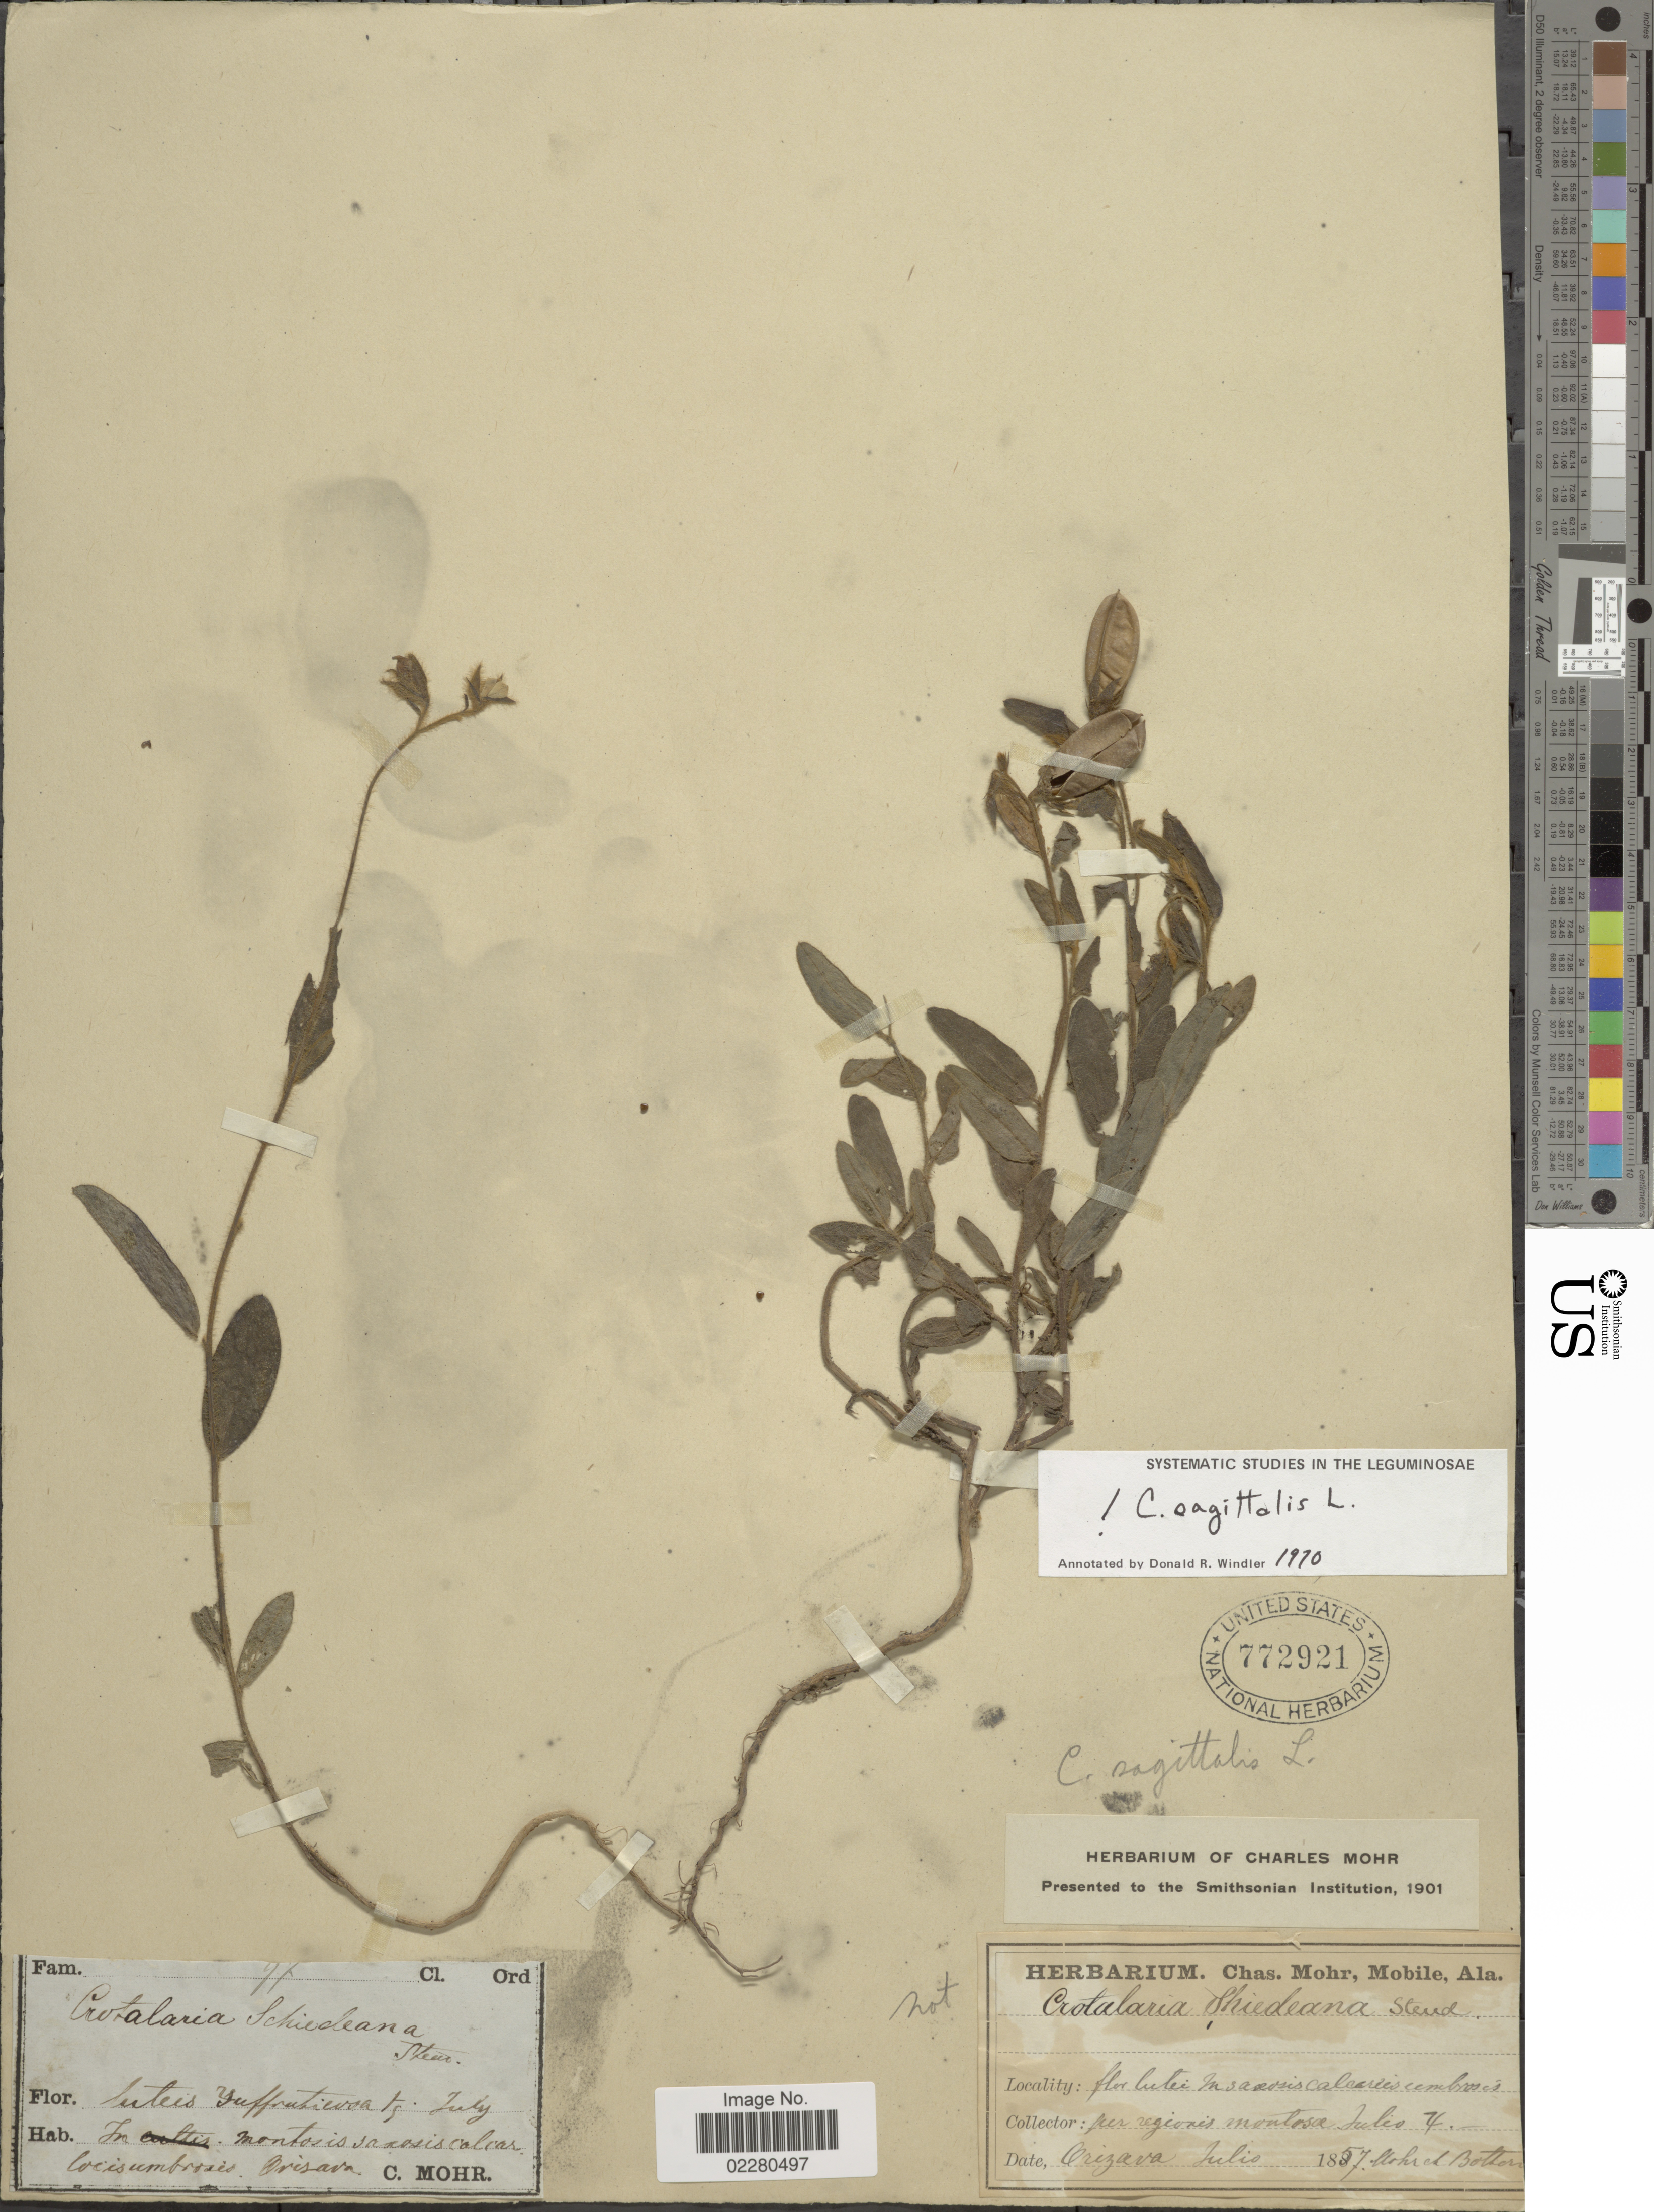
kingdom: Plantae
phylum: Tracheophyta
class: Magnoliopsida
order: Fabales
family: Fabaceae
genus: Crotalaria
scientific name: Crotalaria sagittalis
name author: L.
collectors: C. T. Mohr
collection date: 1857-07-04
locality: Flor lutei. In saxosis calcareis umbrosis per regionis montasae. [interpreted]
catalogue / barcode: US 772921